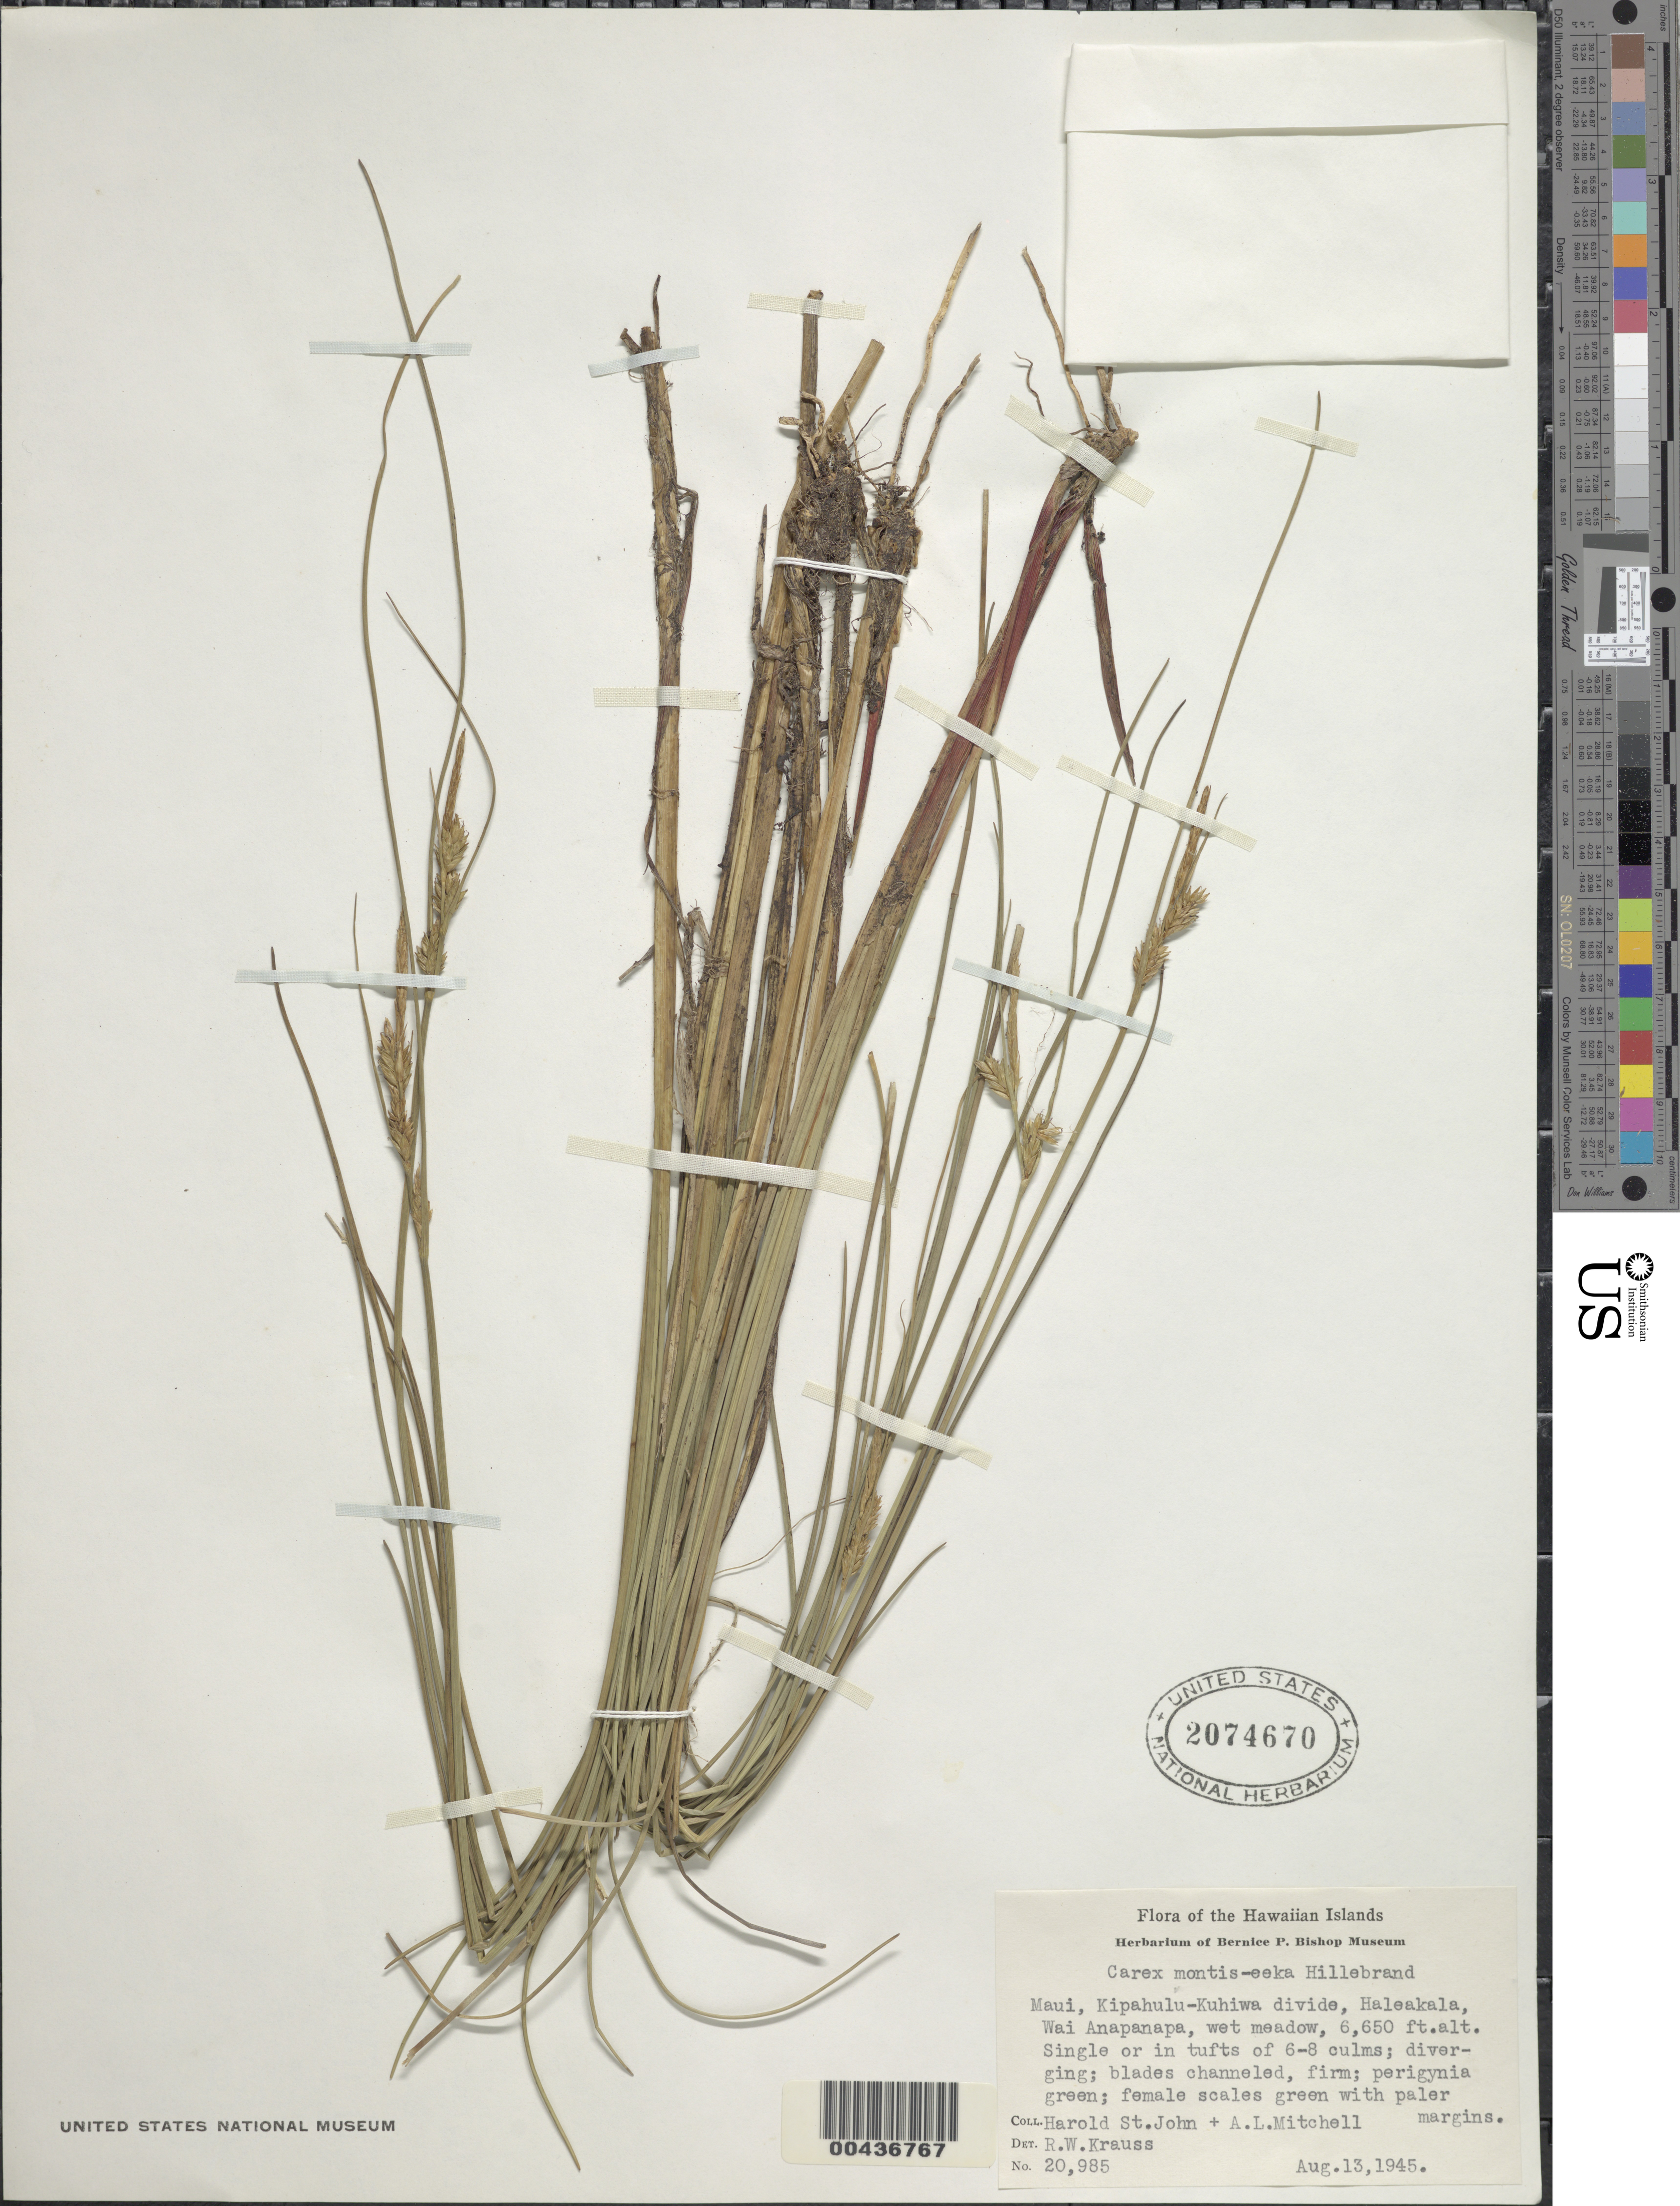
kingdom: Plantae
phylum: Tracheophyta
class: Liliopsida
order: Poales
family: Cyperaceae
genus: Carex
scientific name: Carex montis-eeka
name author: Hillebr.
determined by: Krauss, R. W.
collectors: H. St. John & A. Mitchell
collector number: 20985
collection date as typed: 13 Aug 1945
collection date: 1945-08-13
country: United States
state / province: Hawaii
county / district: Maui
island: Maui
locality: Kipahulu-Kuhiwa divide, Haleakala, Wai Anapanapa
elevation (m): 2027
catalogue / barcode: US 2074670